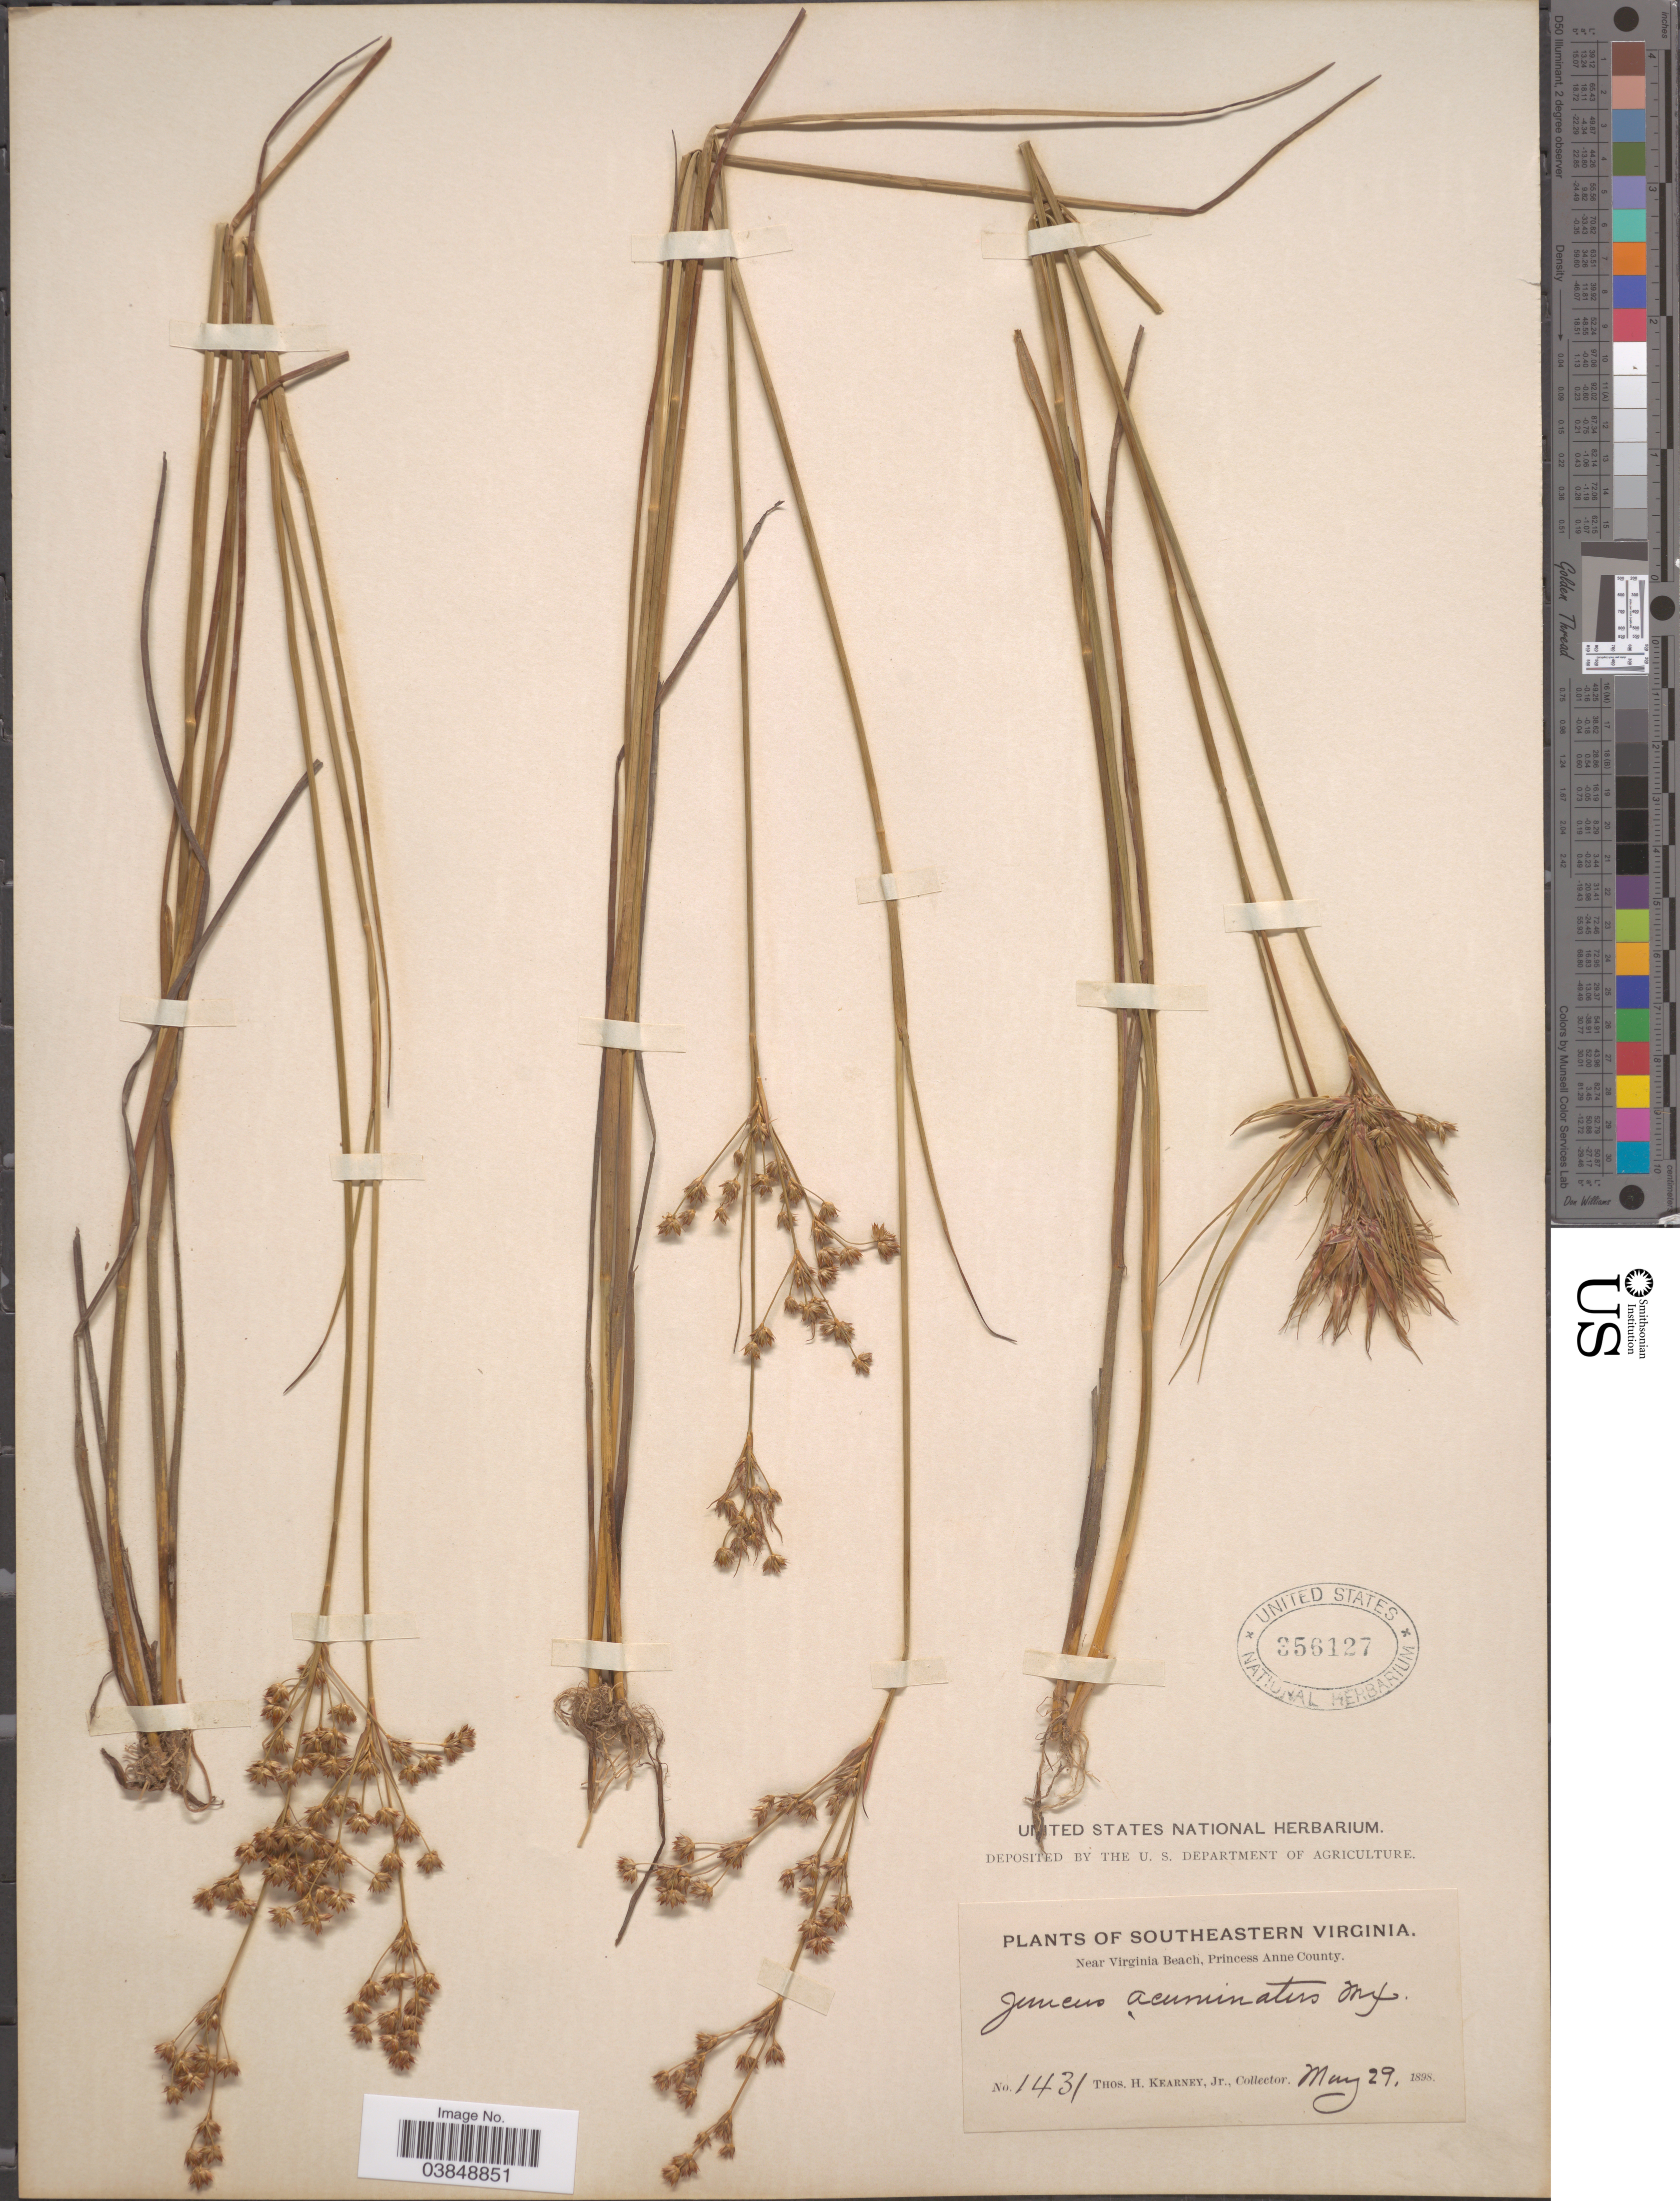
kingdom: Plantae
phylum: Tracheophyta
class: Liliopsida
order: Poales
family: Juncaceae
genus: Juncus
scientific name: Juncus acuminatus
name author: Michx.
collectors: T. H. Kearney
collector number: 1431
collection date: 1898-05-29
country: United States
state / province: Virginia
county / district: City of Virginia Beach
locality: Southeastern Virginia. Near Virginia Beach, Princess Anne (=historic county name) County.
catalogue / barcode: US 356127